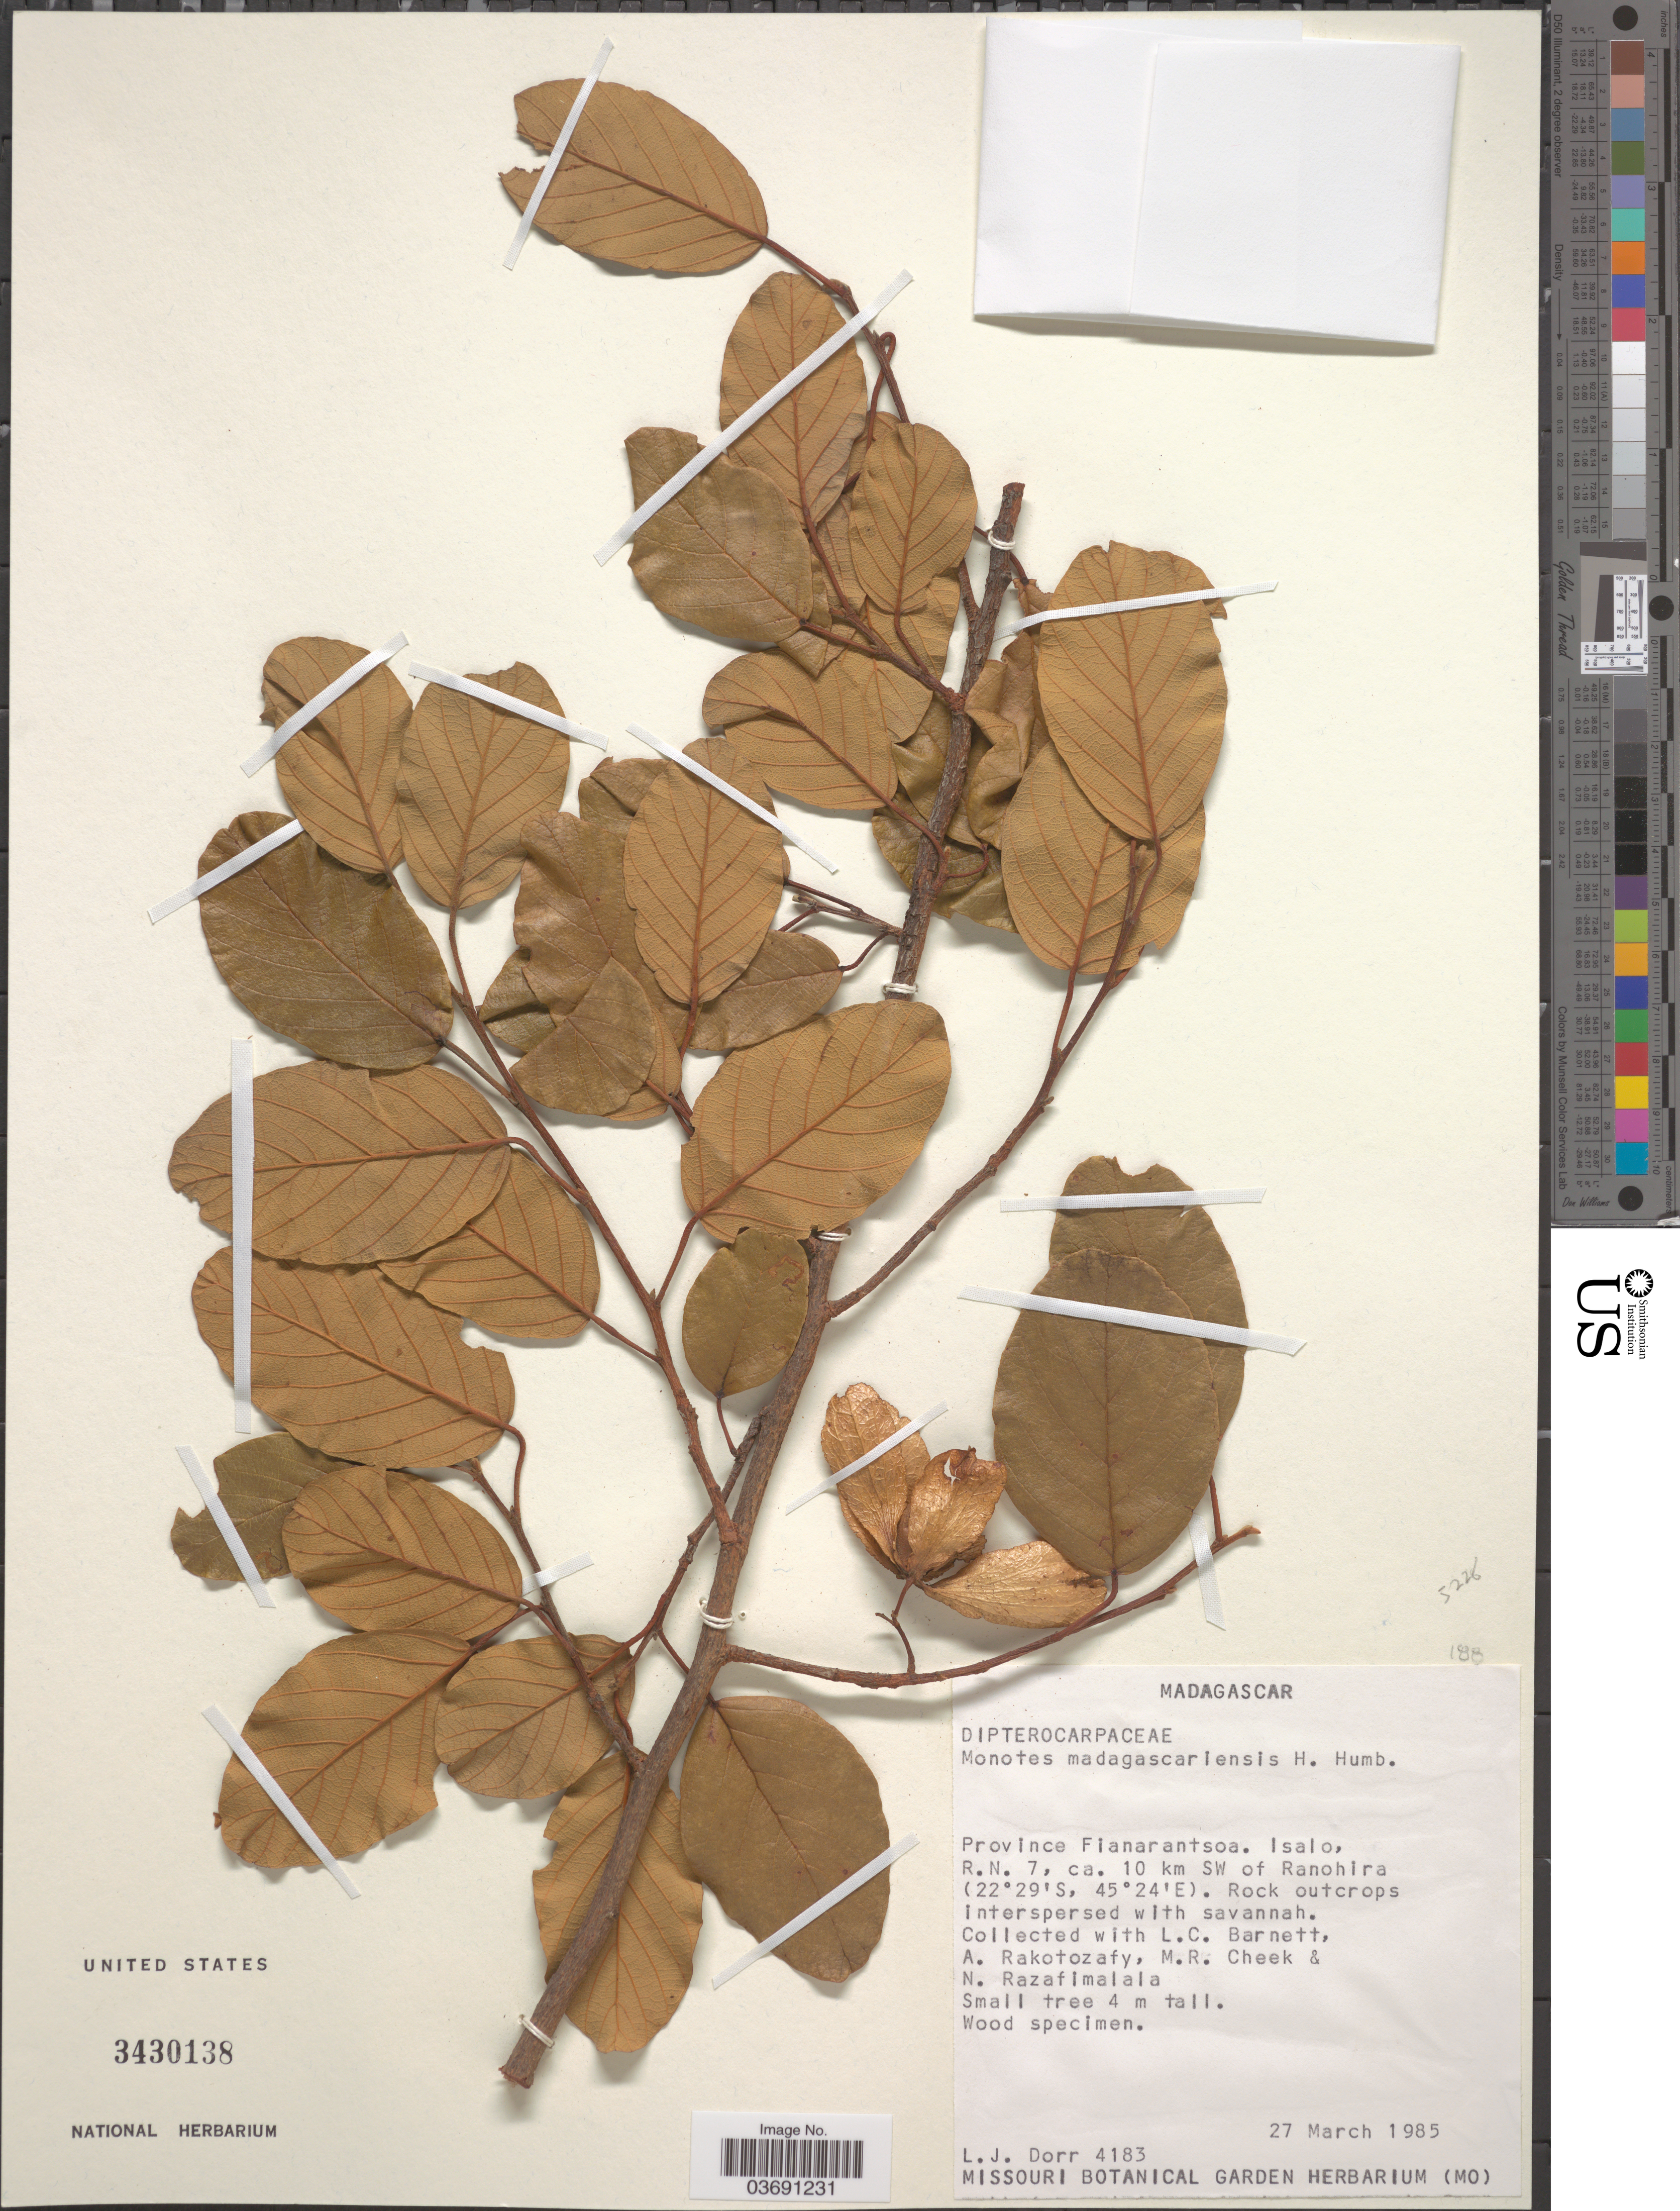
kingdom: Plantae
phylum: Tracheophyta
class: Magnoliopsida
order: Malvales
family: Dipterocarpaceae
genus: Monotes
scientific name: Monotes madagascariensis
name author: Humbert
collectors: L. J. Dorr, L. C. Barnett, A. Rakotozafy, M. Cheek & N. Razafimalala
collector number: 4183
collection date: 1985-03-27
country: Madagascar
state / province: Ihorombe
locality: Isalo, R.N. 7, ca. 10 km SW of Ranohira.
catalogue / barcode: US 3430138